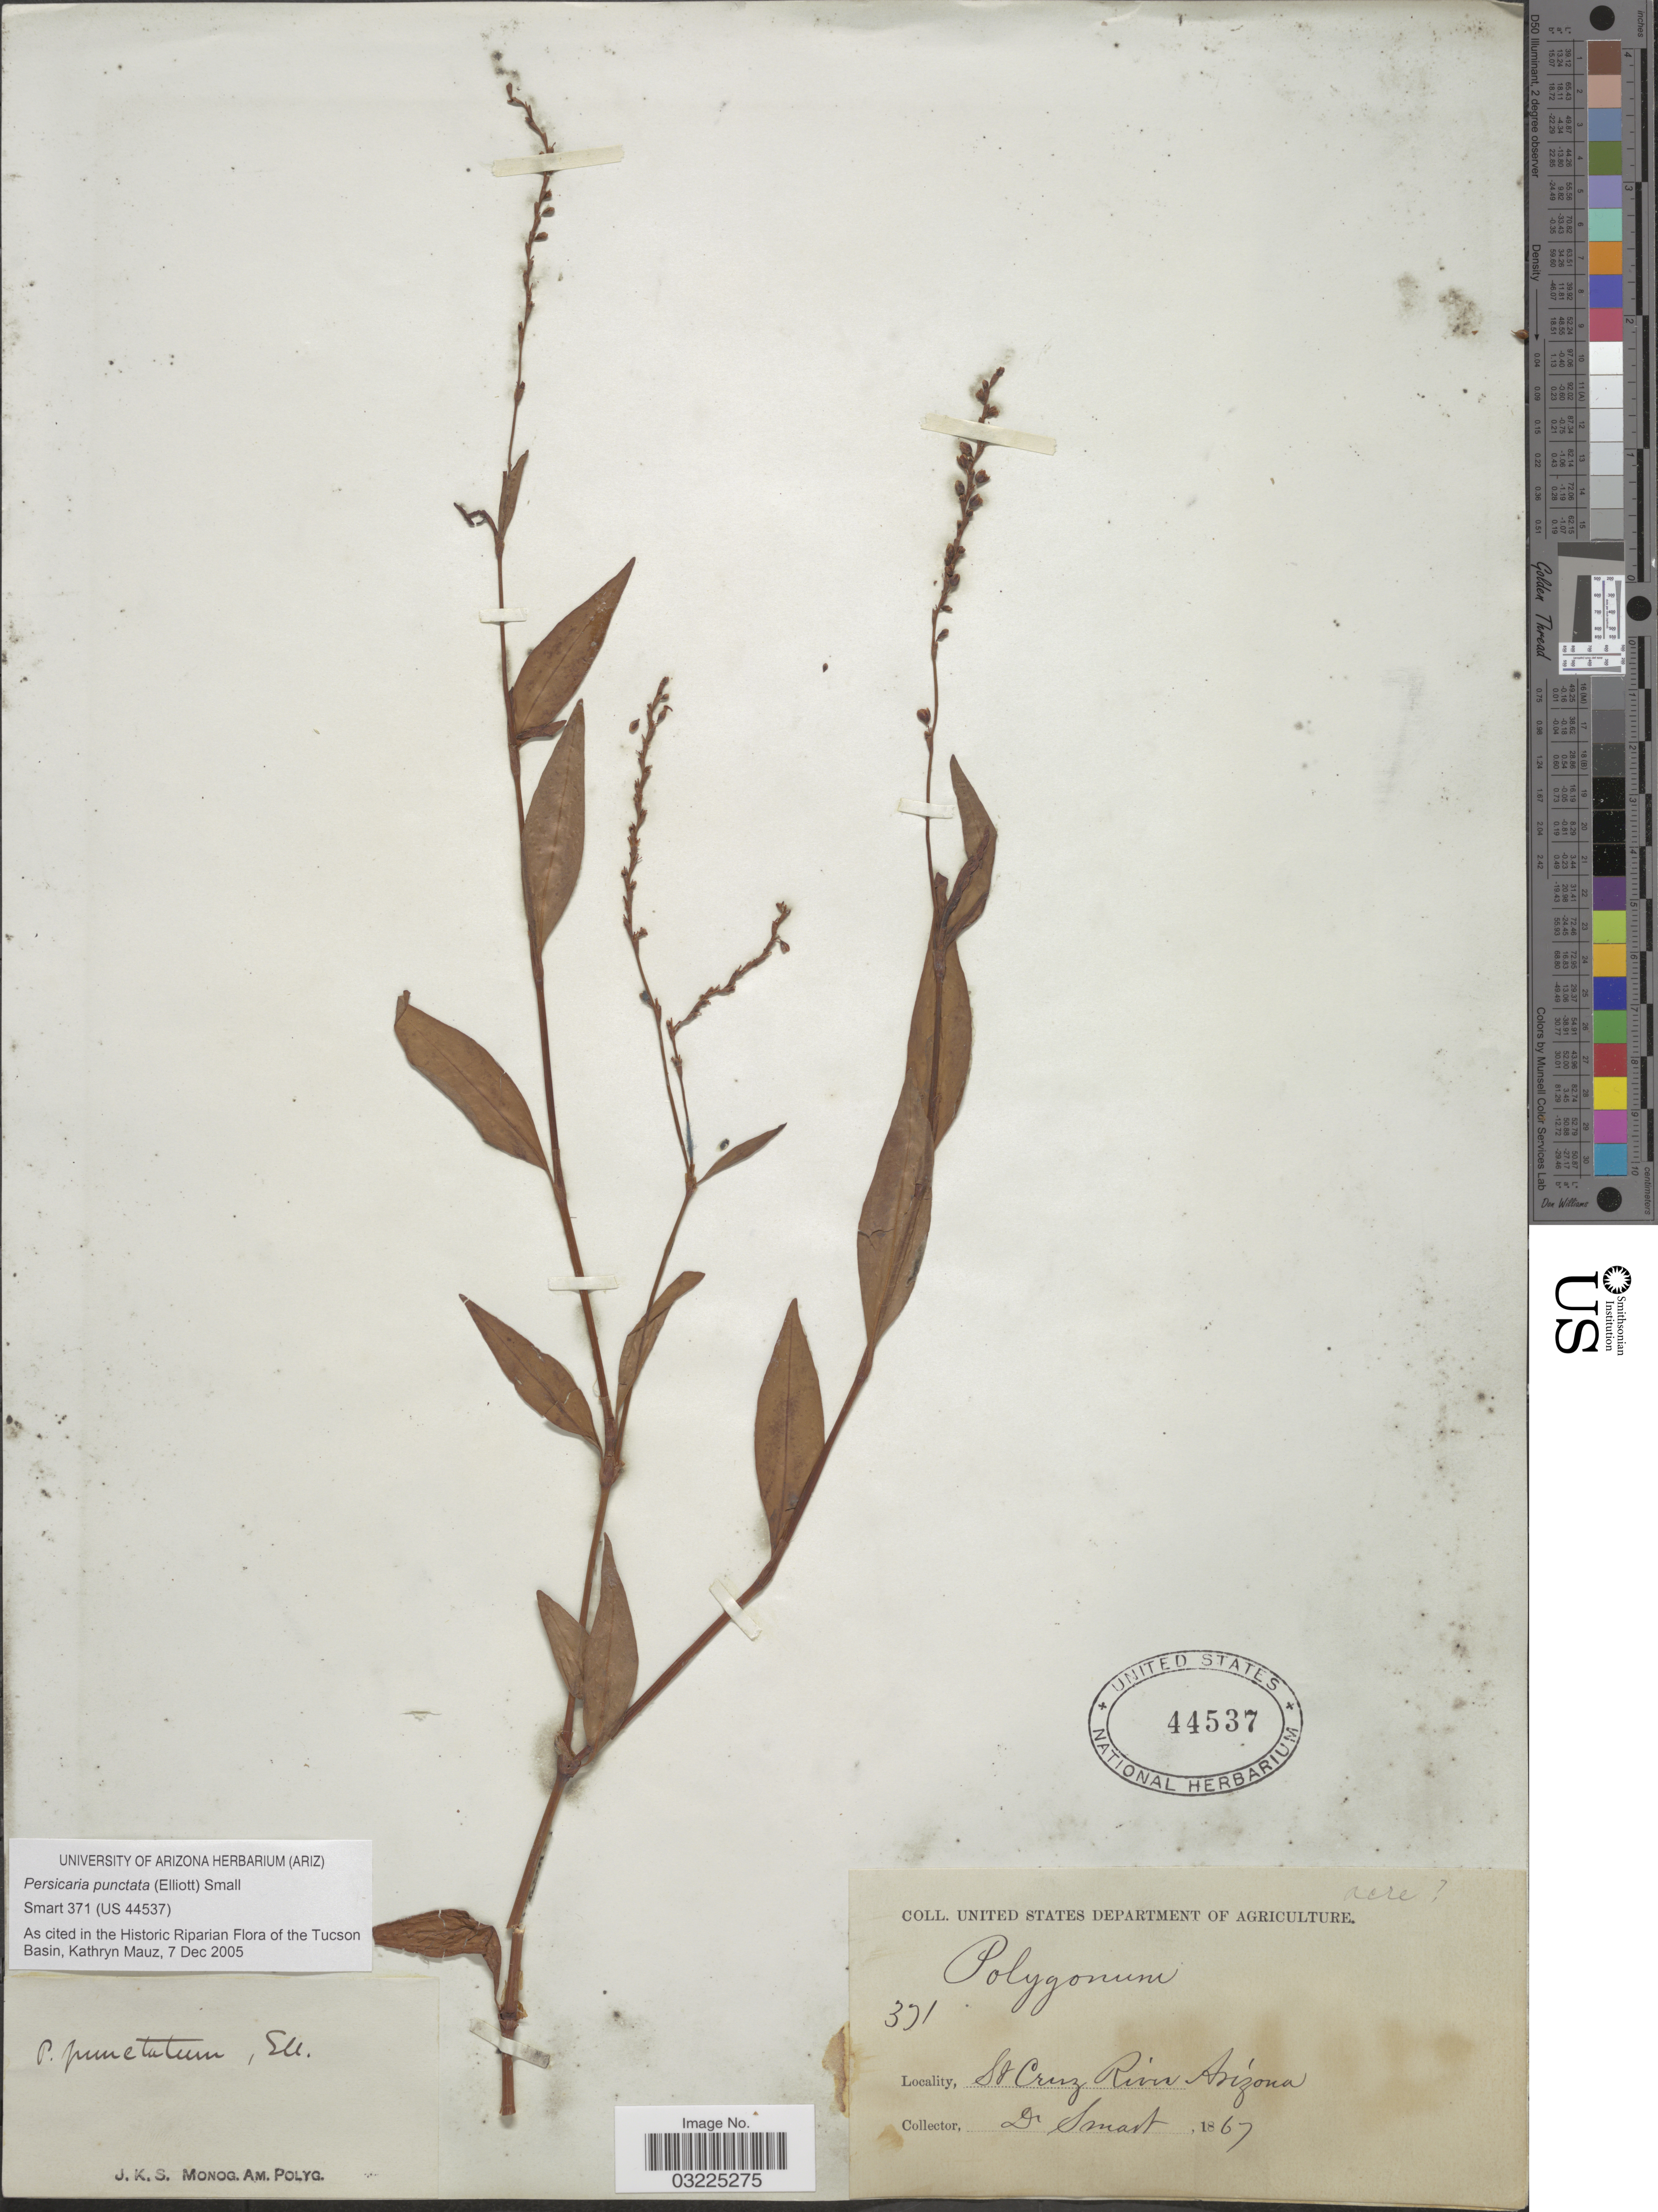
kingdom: Plantae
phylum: Tracheophyta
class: Magnoliopsida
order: Caryophyllales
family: Polygonaceae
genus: Persicaria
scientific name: Persicaria punctata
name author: (Elliott) Small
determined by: Atha, D. E.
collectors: -. Smart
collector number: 371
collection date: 1867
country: United States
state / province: Arizona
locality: St Cruz River.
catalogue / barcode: US 44537